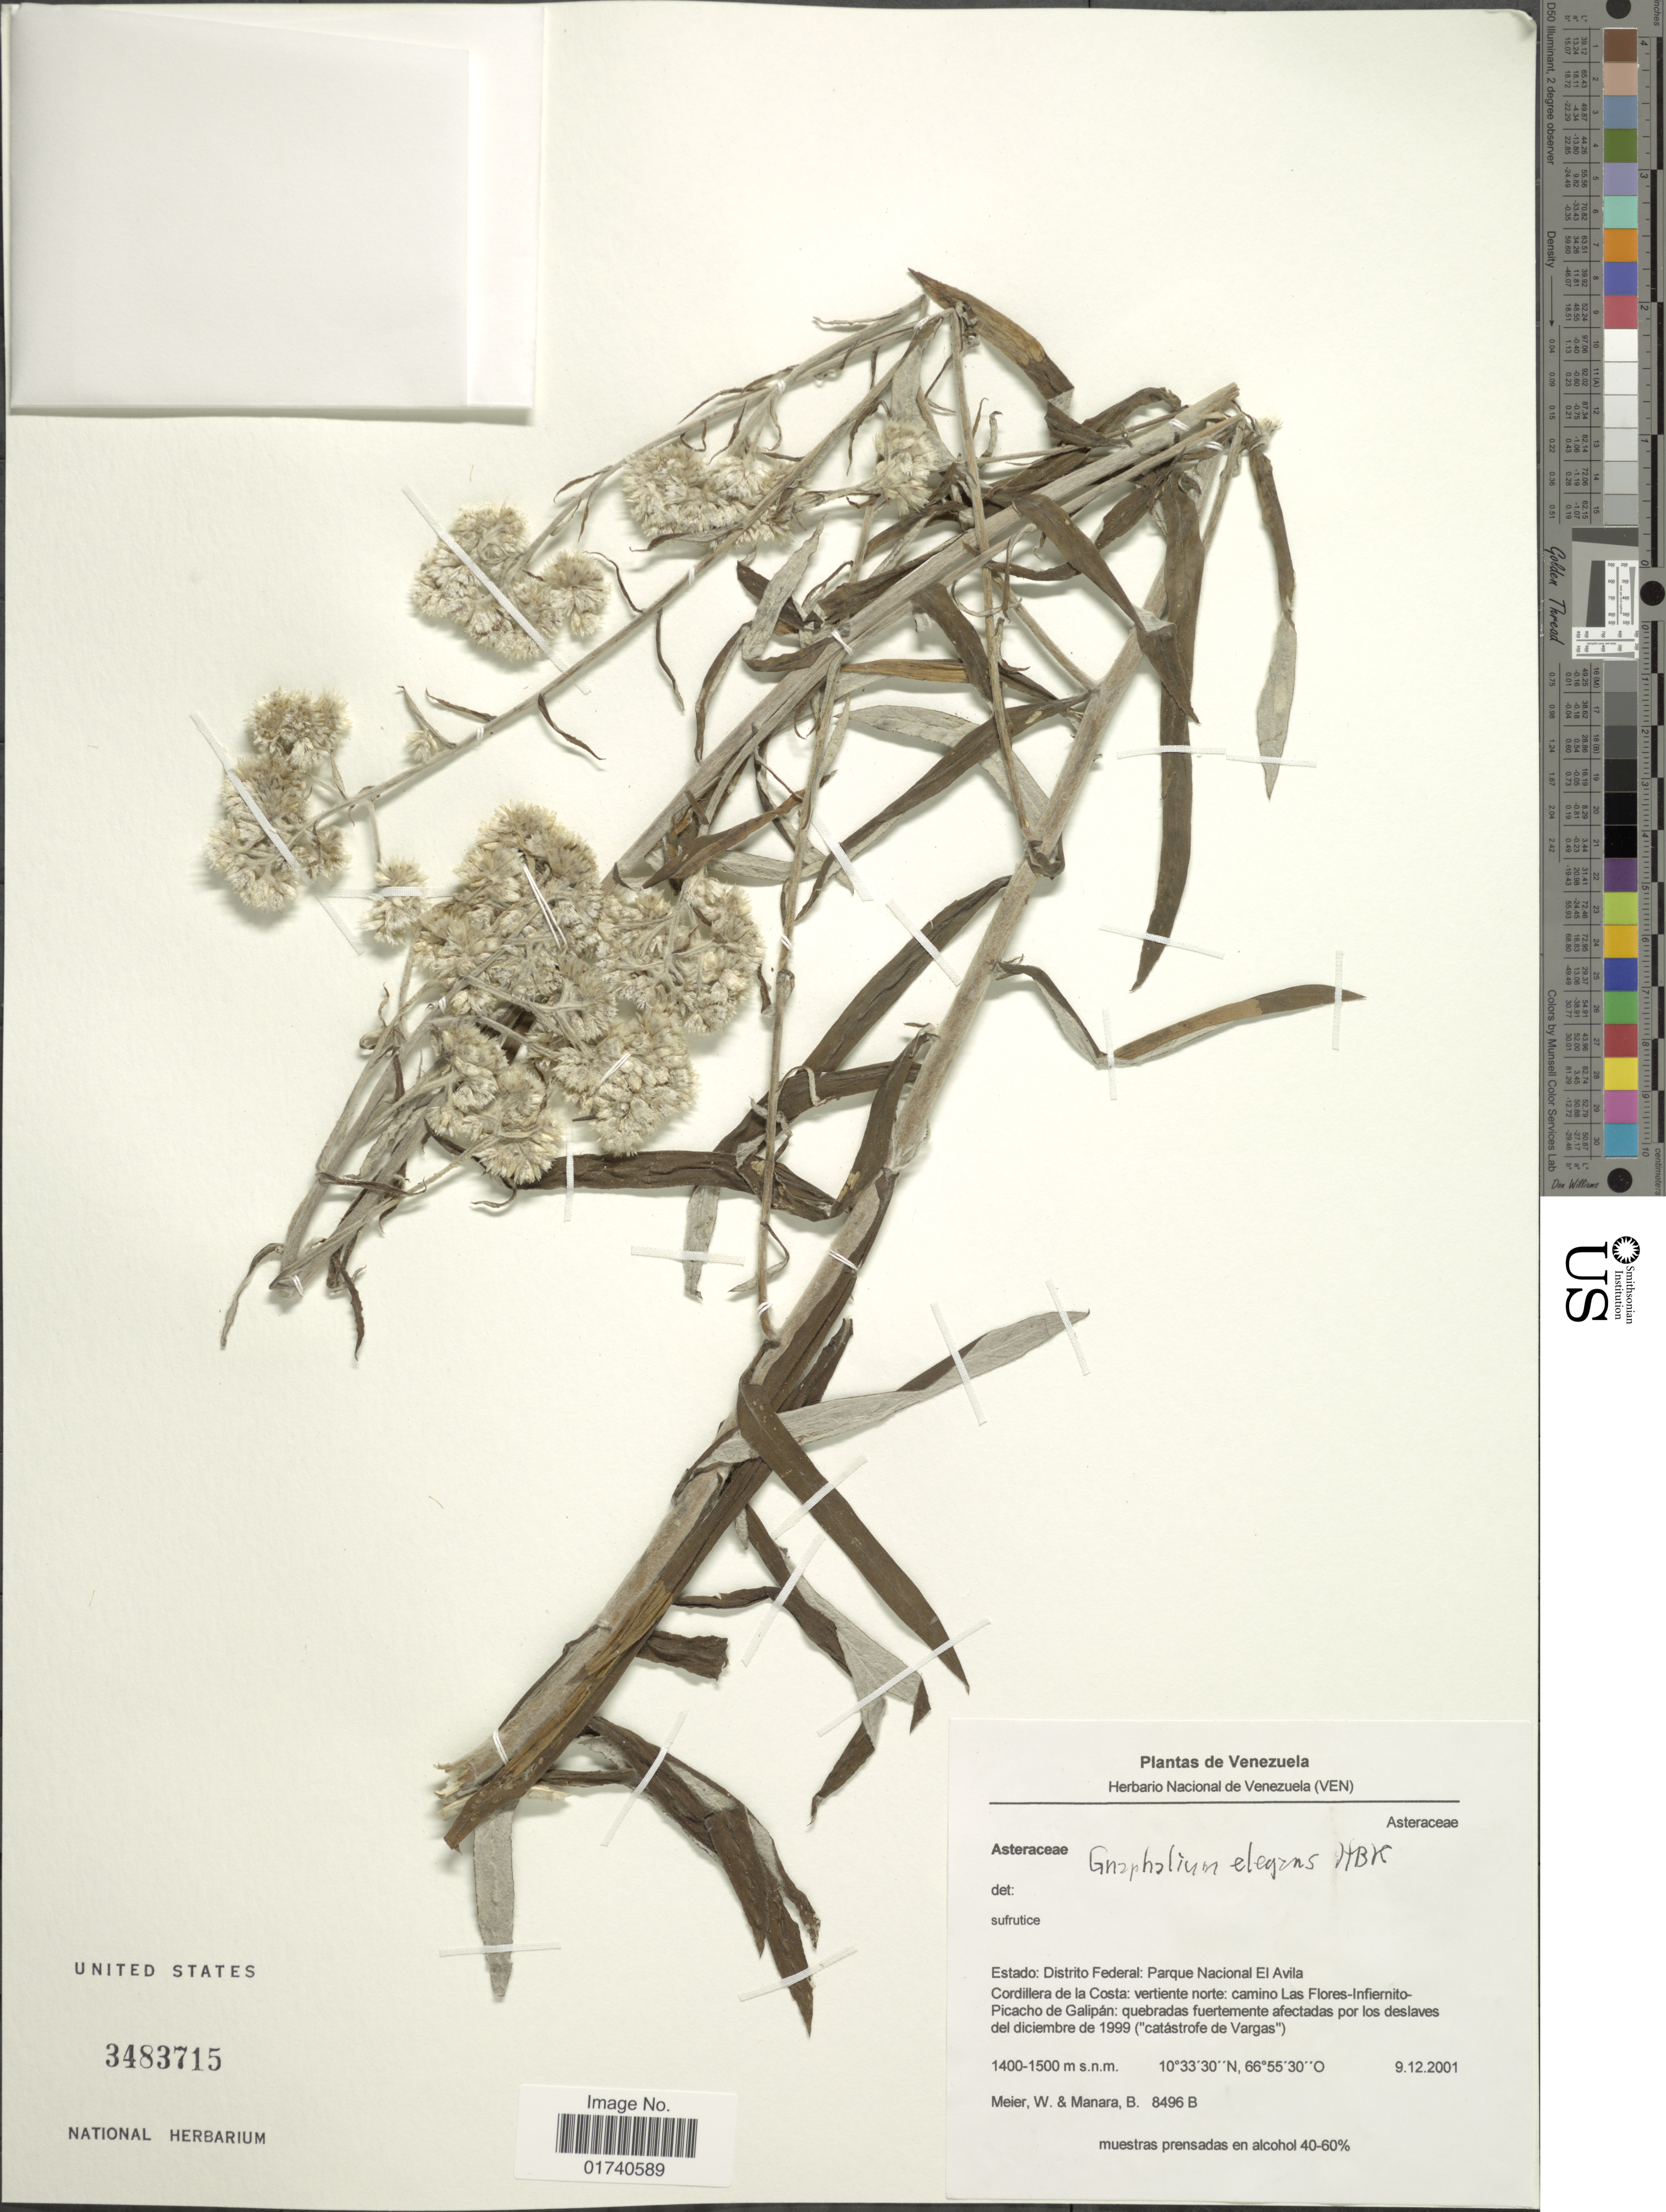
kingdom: Plantae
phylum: Tracheophyta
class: Magnoliopsida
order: Asterales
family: Asteraceae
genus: Pseudognaphalium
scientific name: Pseudognaphalium elegans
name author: (Kunth) Kartesz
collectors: W. Meier & B. Manara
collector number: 8496B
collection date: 2001-12-09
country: Venezuela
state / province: Miranda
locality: Estado: Distrito Federal: Parque Nacionqal El Avila. Cordillera de la Costa: vertiente norte: camino Las Flores-Infernieto Picacho de Galipan.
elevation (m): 1400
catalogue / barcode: US 3483715